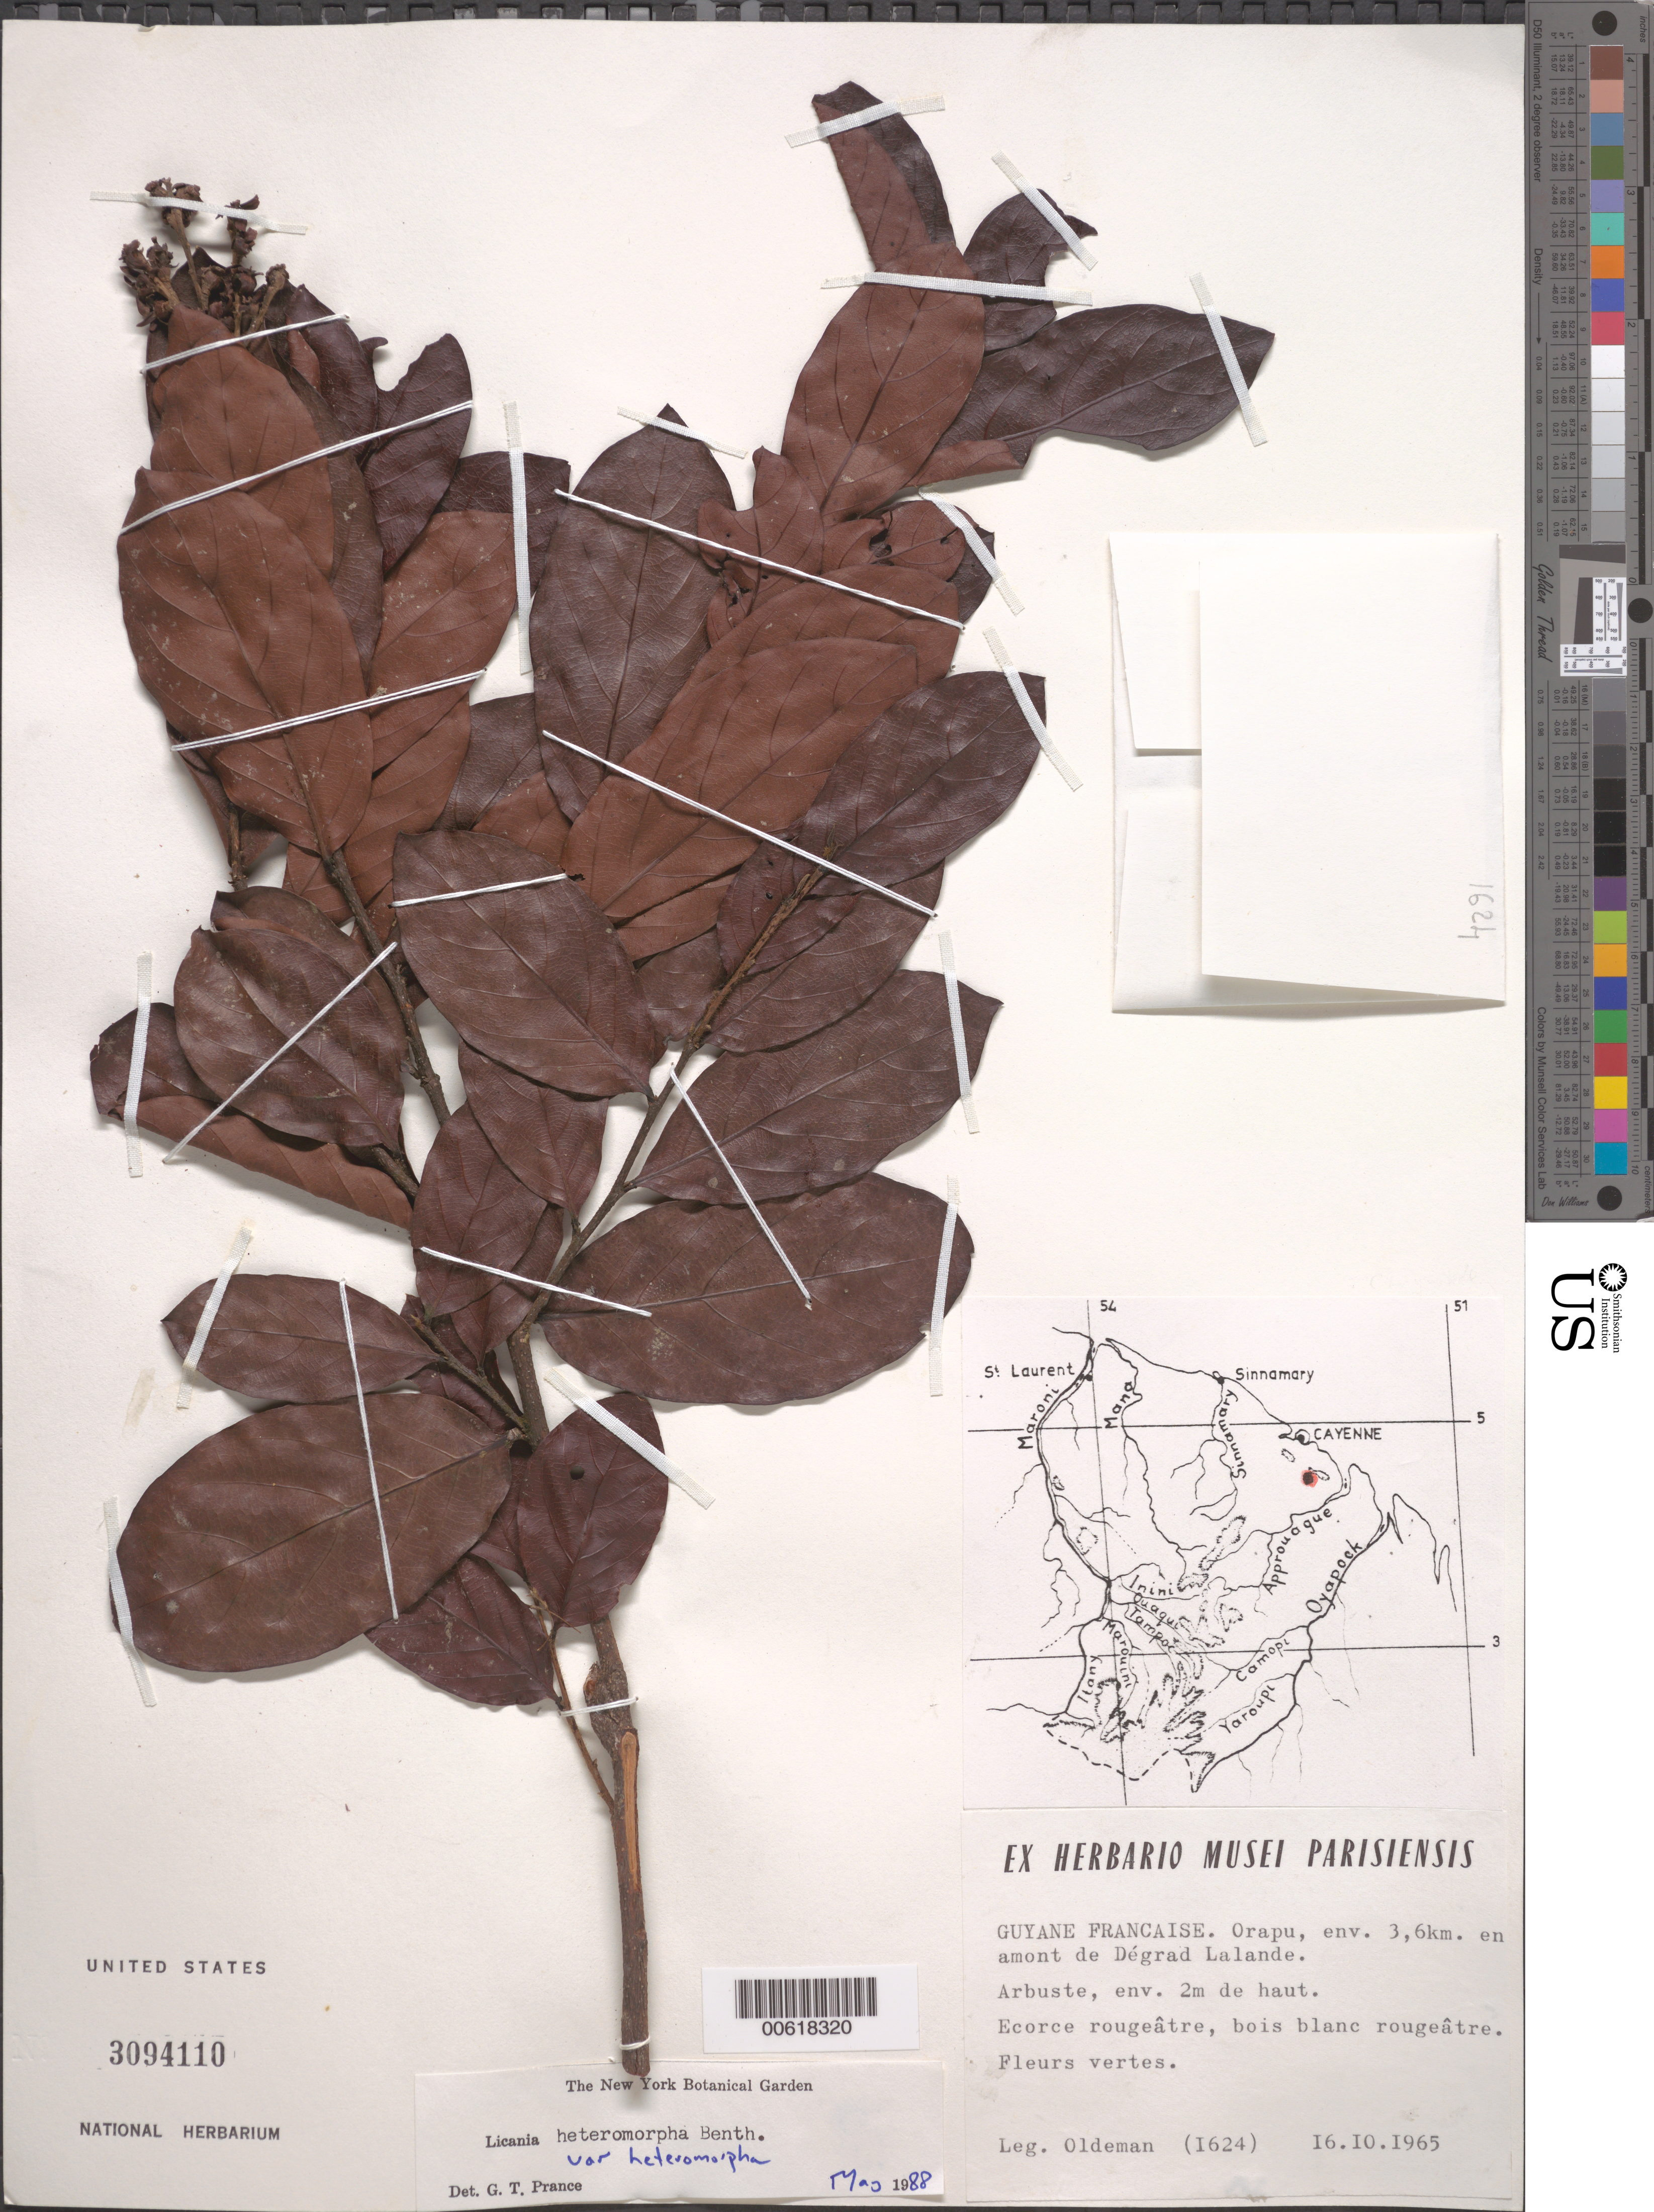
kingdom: Plantae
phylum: Tracheophyta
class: Magnoliopsida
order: Malpighiales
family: Chrysobalanaceae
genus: Hymenopus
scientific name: Hymenopus heteromorphus var. heteromorphus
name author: (Benth.) Sothers & Prance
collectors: R. Oldeman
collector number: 1624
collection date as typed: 16-Oct-65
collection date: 1965-10-16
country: French Guiana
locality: Orapu, vic, 3.6 km from Dégrad Lalande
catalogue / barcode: US 3094110